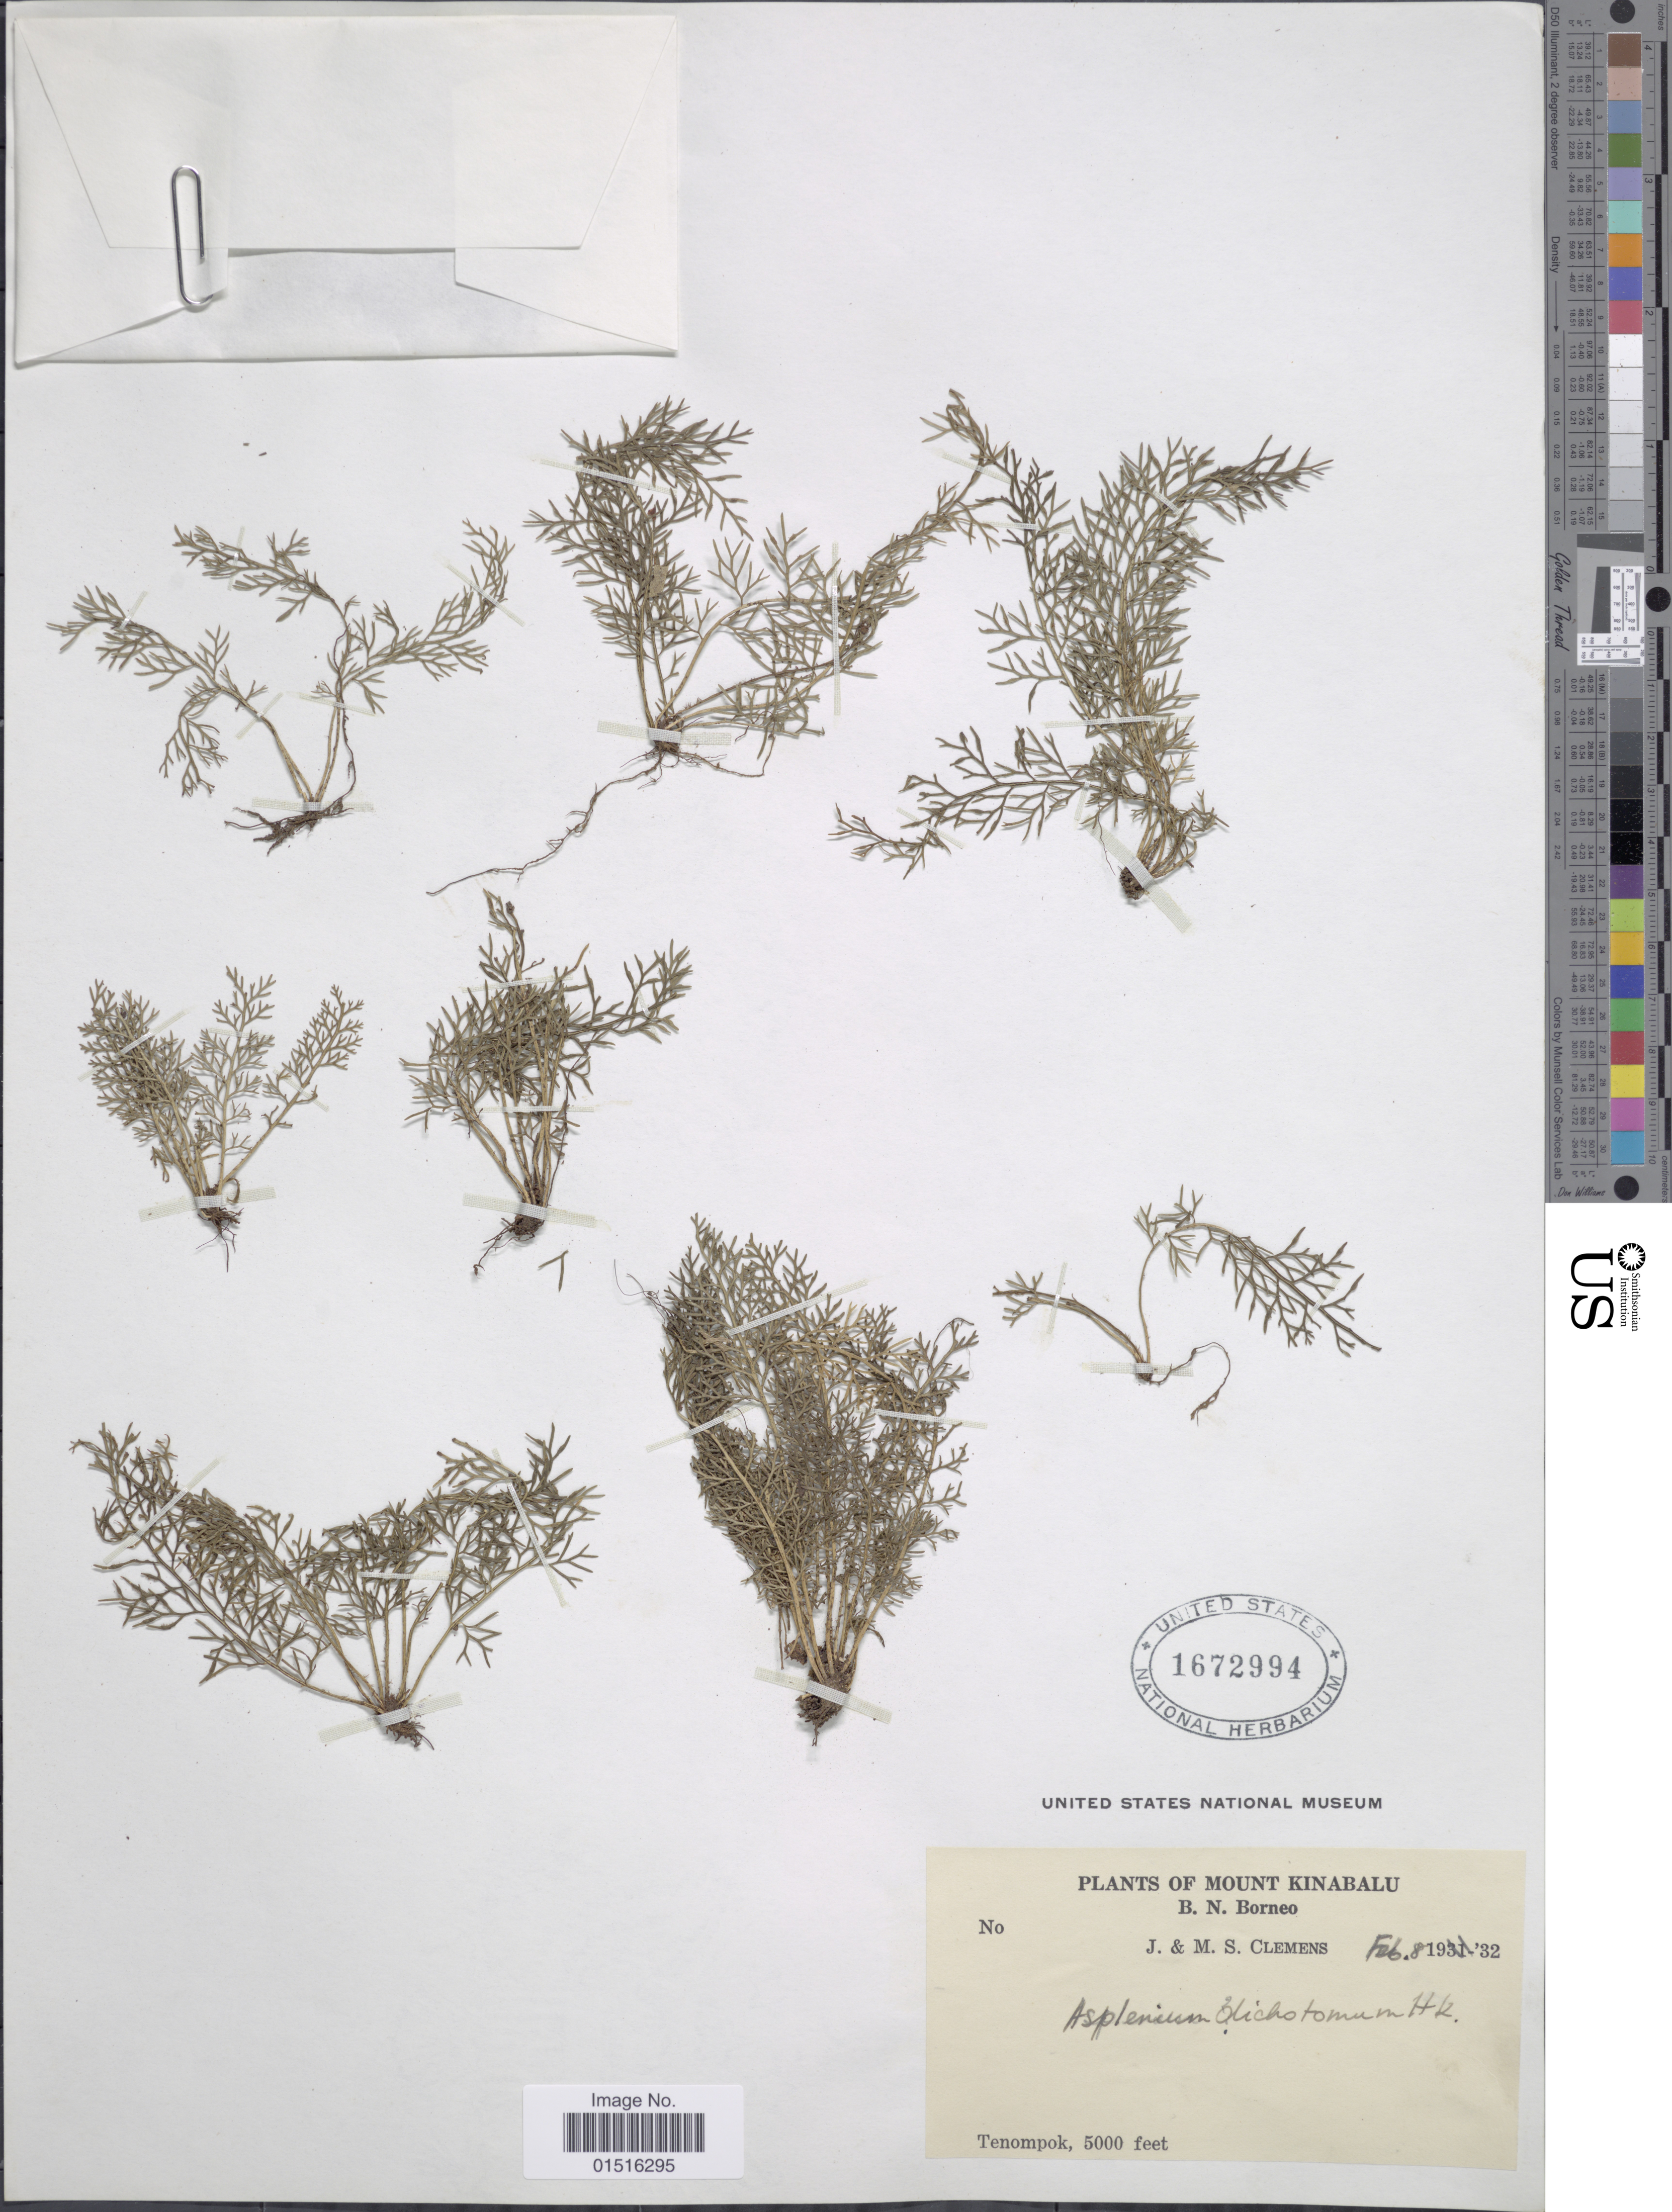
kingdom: Plantae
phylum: Tracheophyta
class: Polypodiopsida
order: Polypodiales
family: Aspleniaceae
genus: Asplenium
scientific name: Asplenium dichotomum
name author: Hook.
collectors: J. Clemens & M. S. Clemens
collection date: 1932-02-08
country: Malaysia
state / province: Sabah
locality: Mount Kinabalu, B. N. Borneo, Tenompok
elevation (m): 1524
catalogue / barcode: US 1672994